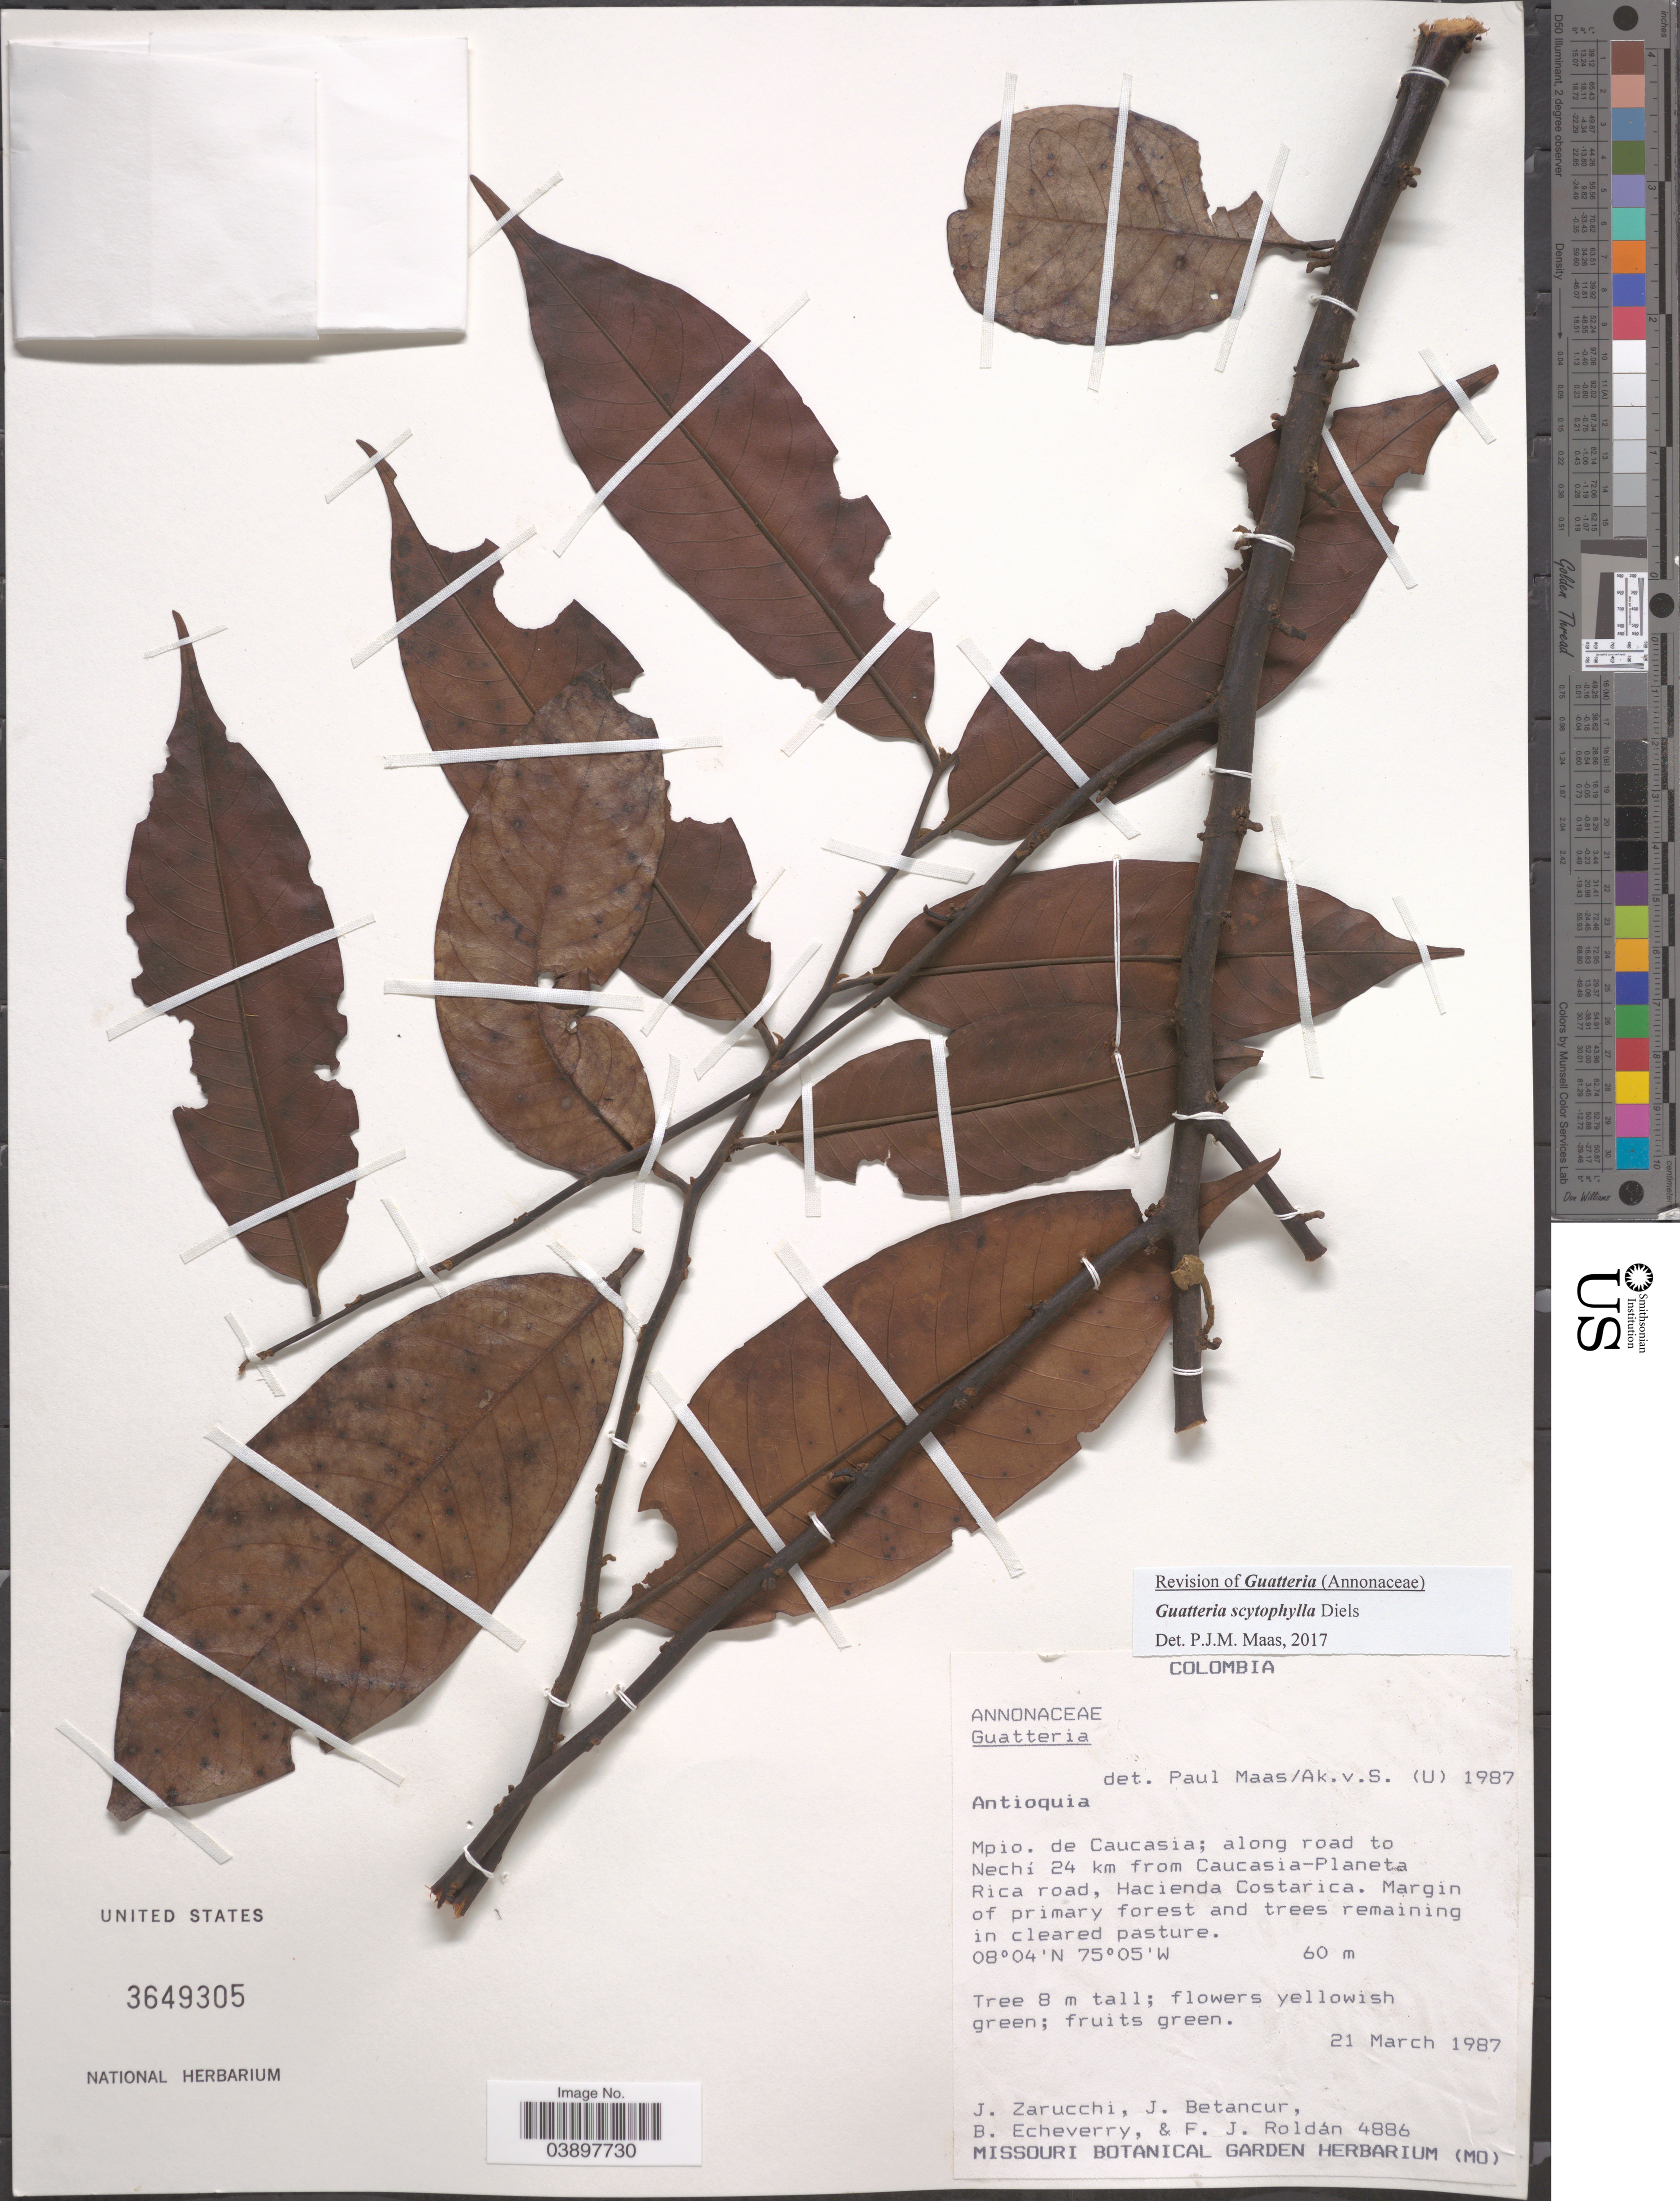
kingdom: Plantae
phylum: Tracheophyta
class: Magnoliopsida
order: Magnoliales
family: Annonaceae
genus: Guatteria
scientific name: Guatteria scytophylla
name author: Diels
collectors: J. L. Zarucchi, J. Betancur, B. Echeverry & F. J. Roldán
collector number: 4886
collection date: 1987-03-21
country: Colombia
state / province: Antioquia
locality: Mpio. de Caucasia; along road to Nechí 24 km from Caucasia-Planeta rica road, Hacienda Costarica.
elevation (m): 60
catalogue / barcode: US 3649305